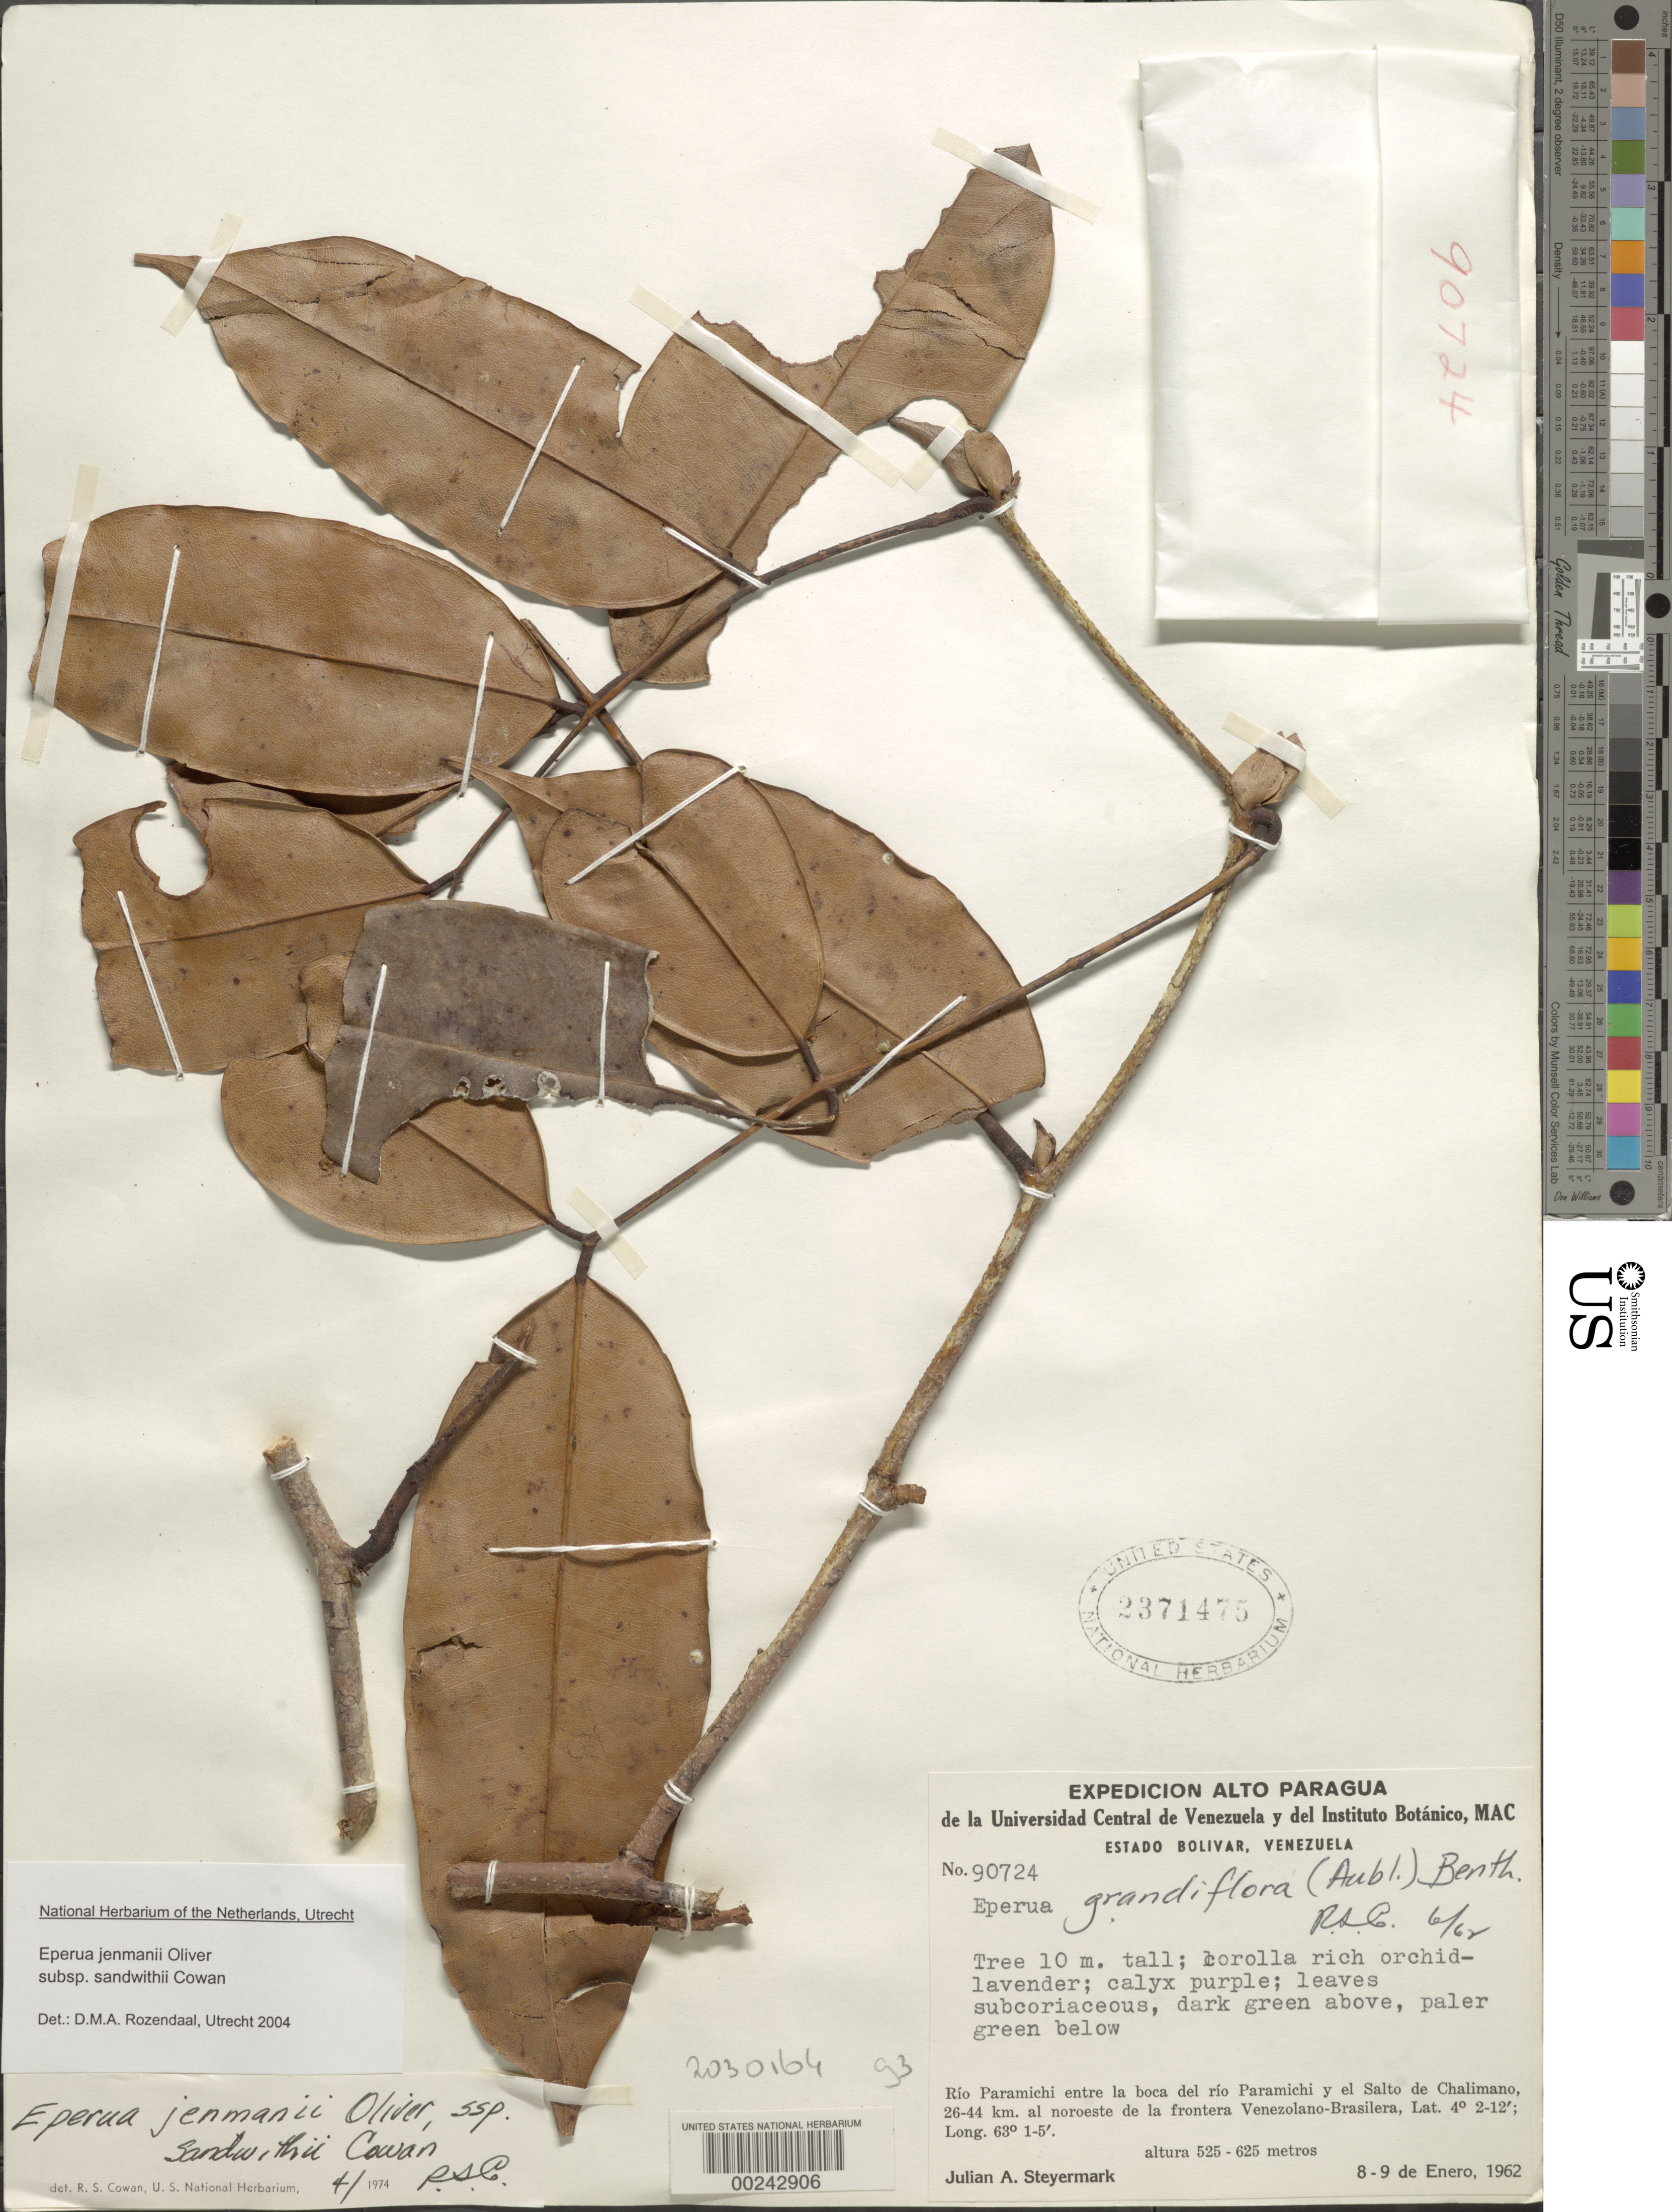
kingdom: Plantae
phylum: Tracheophyta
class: Magnoliopsida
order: Fabales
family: Fabaceae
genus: Eperua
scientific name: Eperua jenmanii subsp. sandwithii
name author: R.S. Cowan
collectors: J. Steyermark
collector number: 90724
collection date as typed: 08 Jan 1962 to 09 Jan 1962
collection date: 1962-01-08/1962-01-09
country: Venezuela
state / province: Bolivar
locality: Rio paramichi between the mouth of rio paramichi + salto de chalimano 226-44 km ne from the venezuela-brazil border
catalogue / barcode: US 2371475